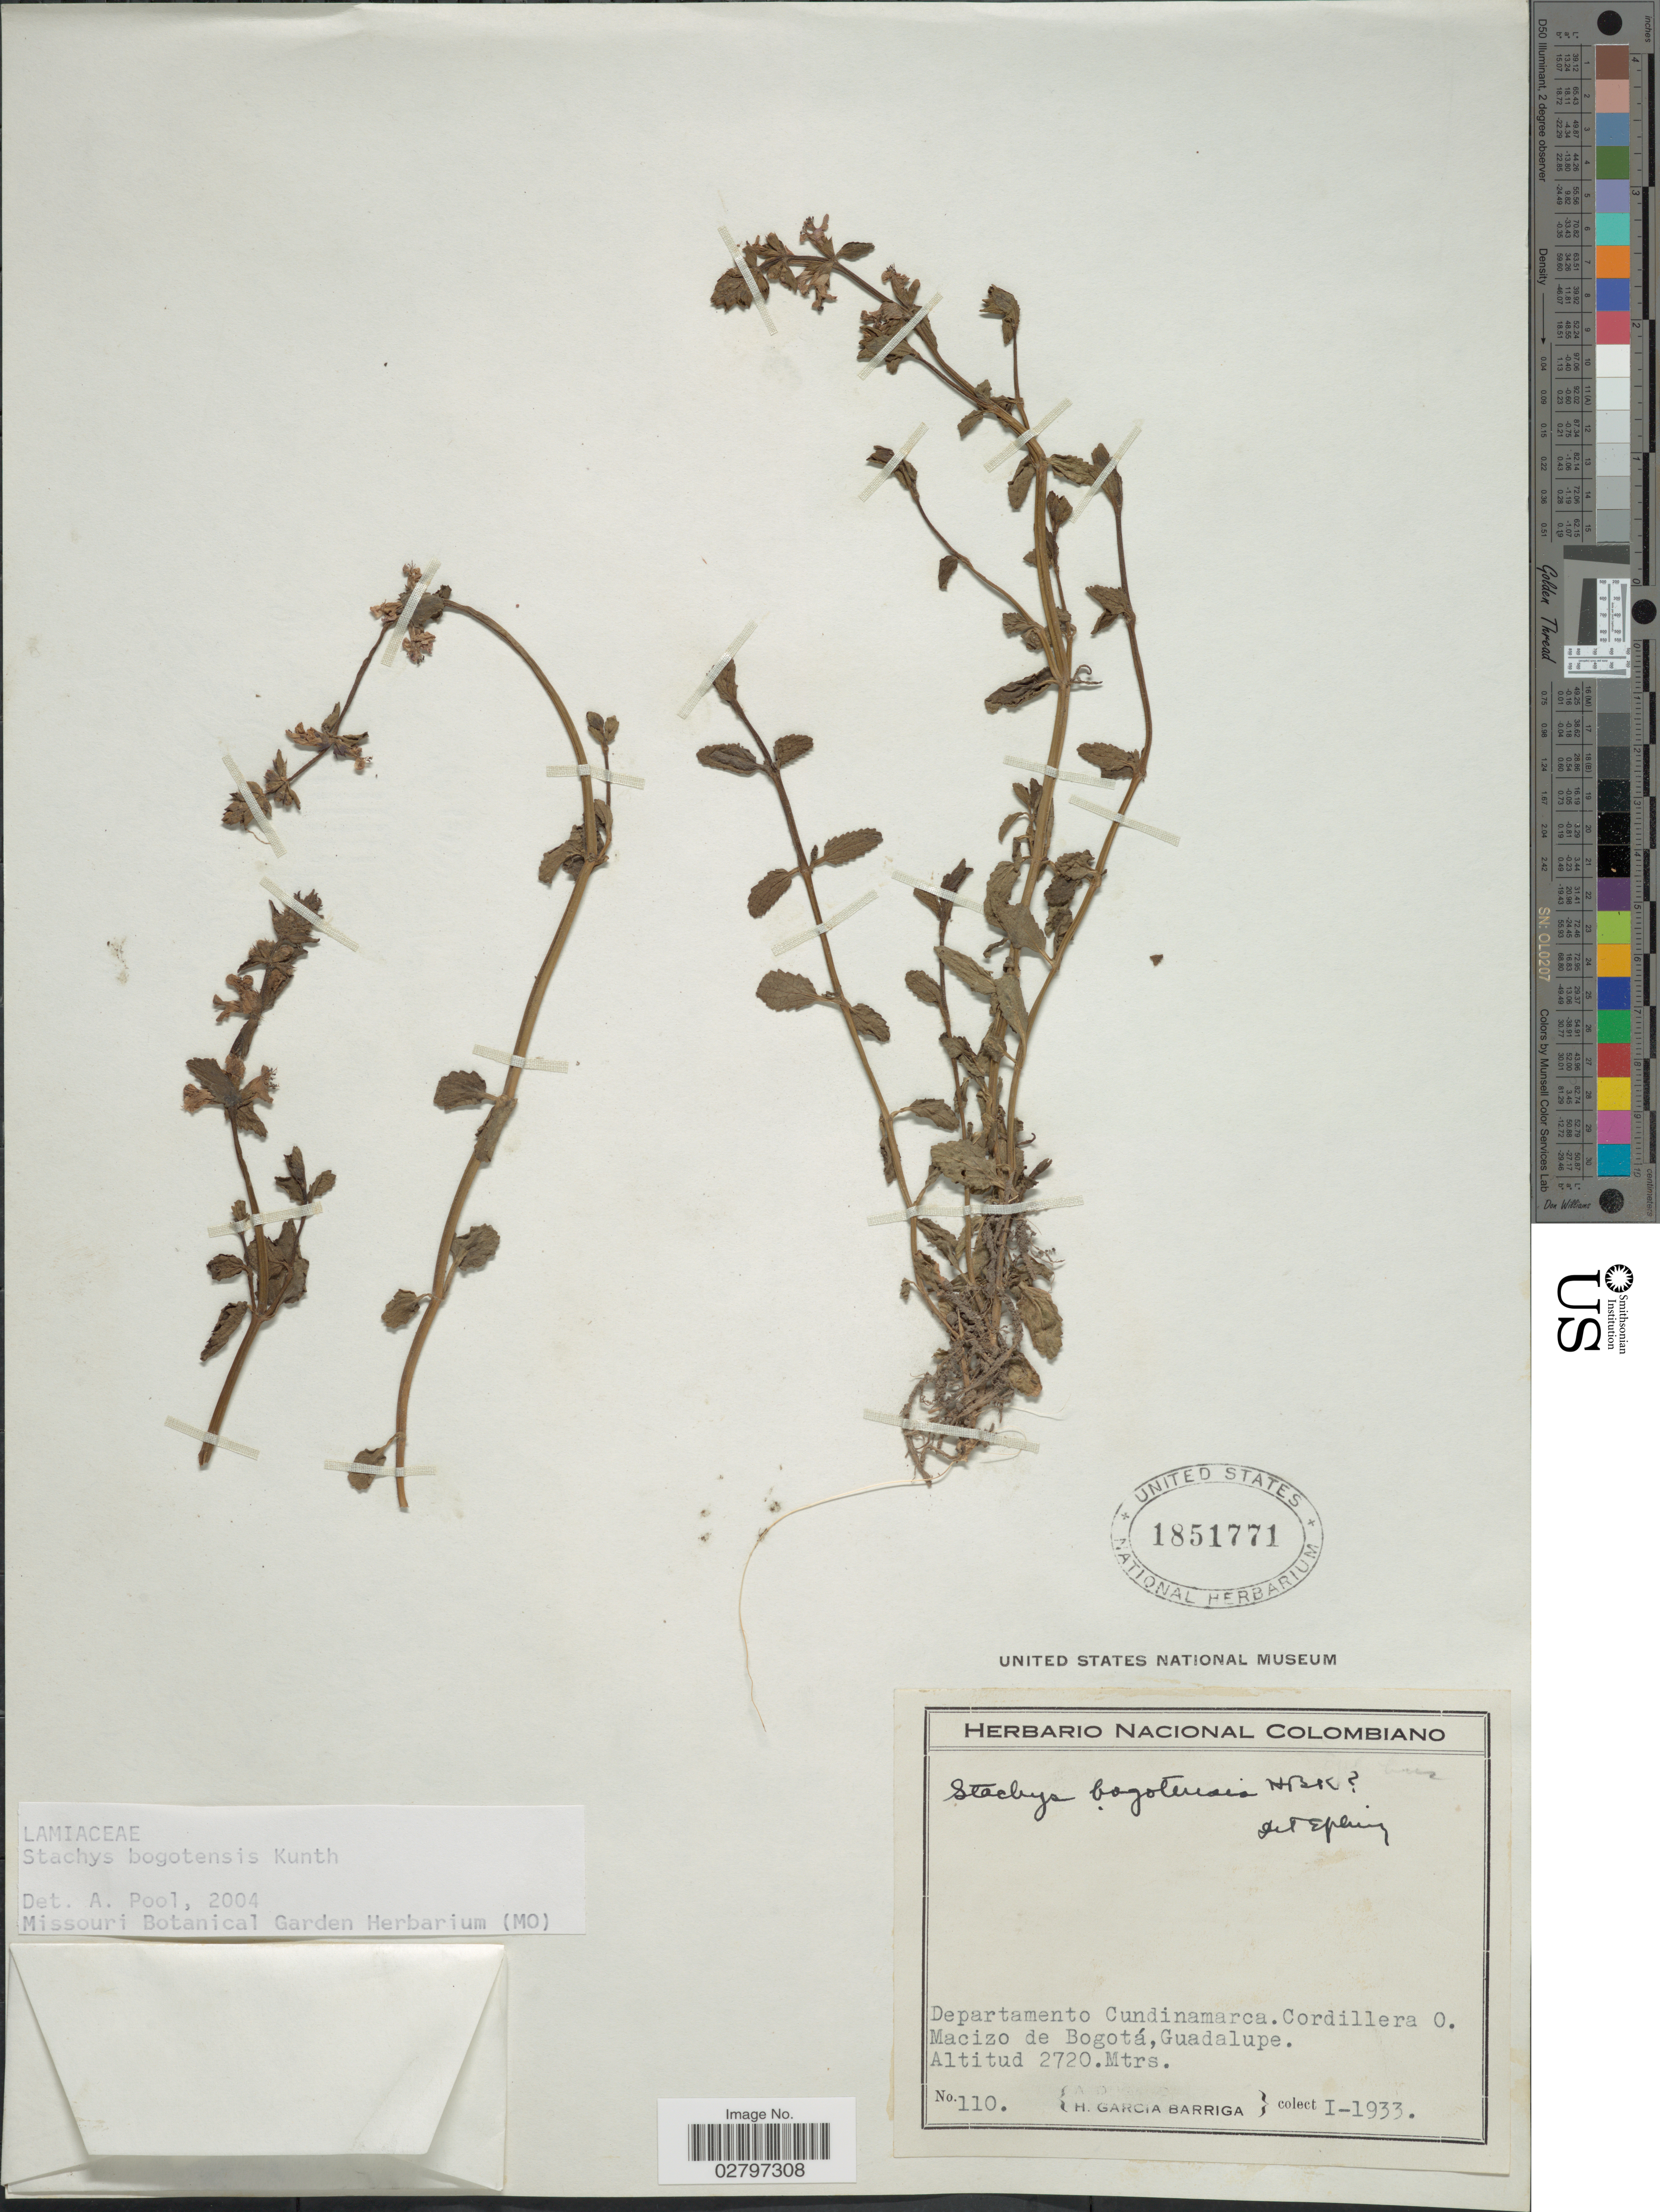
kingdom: Plantae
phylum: Tracheophyta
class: Magnoliopsida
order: Lamiales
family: Lamiaceae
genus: Stachys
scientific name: Stachys bogotensis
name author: Kunth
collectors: H. García Barriga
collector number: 110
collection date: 1933-01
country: Colombia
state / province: Cundinamarca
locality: Departamento Cundinamarca, Cordillera O., Macizo de Bogotá, Guadalupe.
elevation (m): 2720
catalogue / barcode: US 1851771